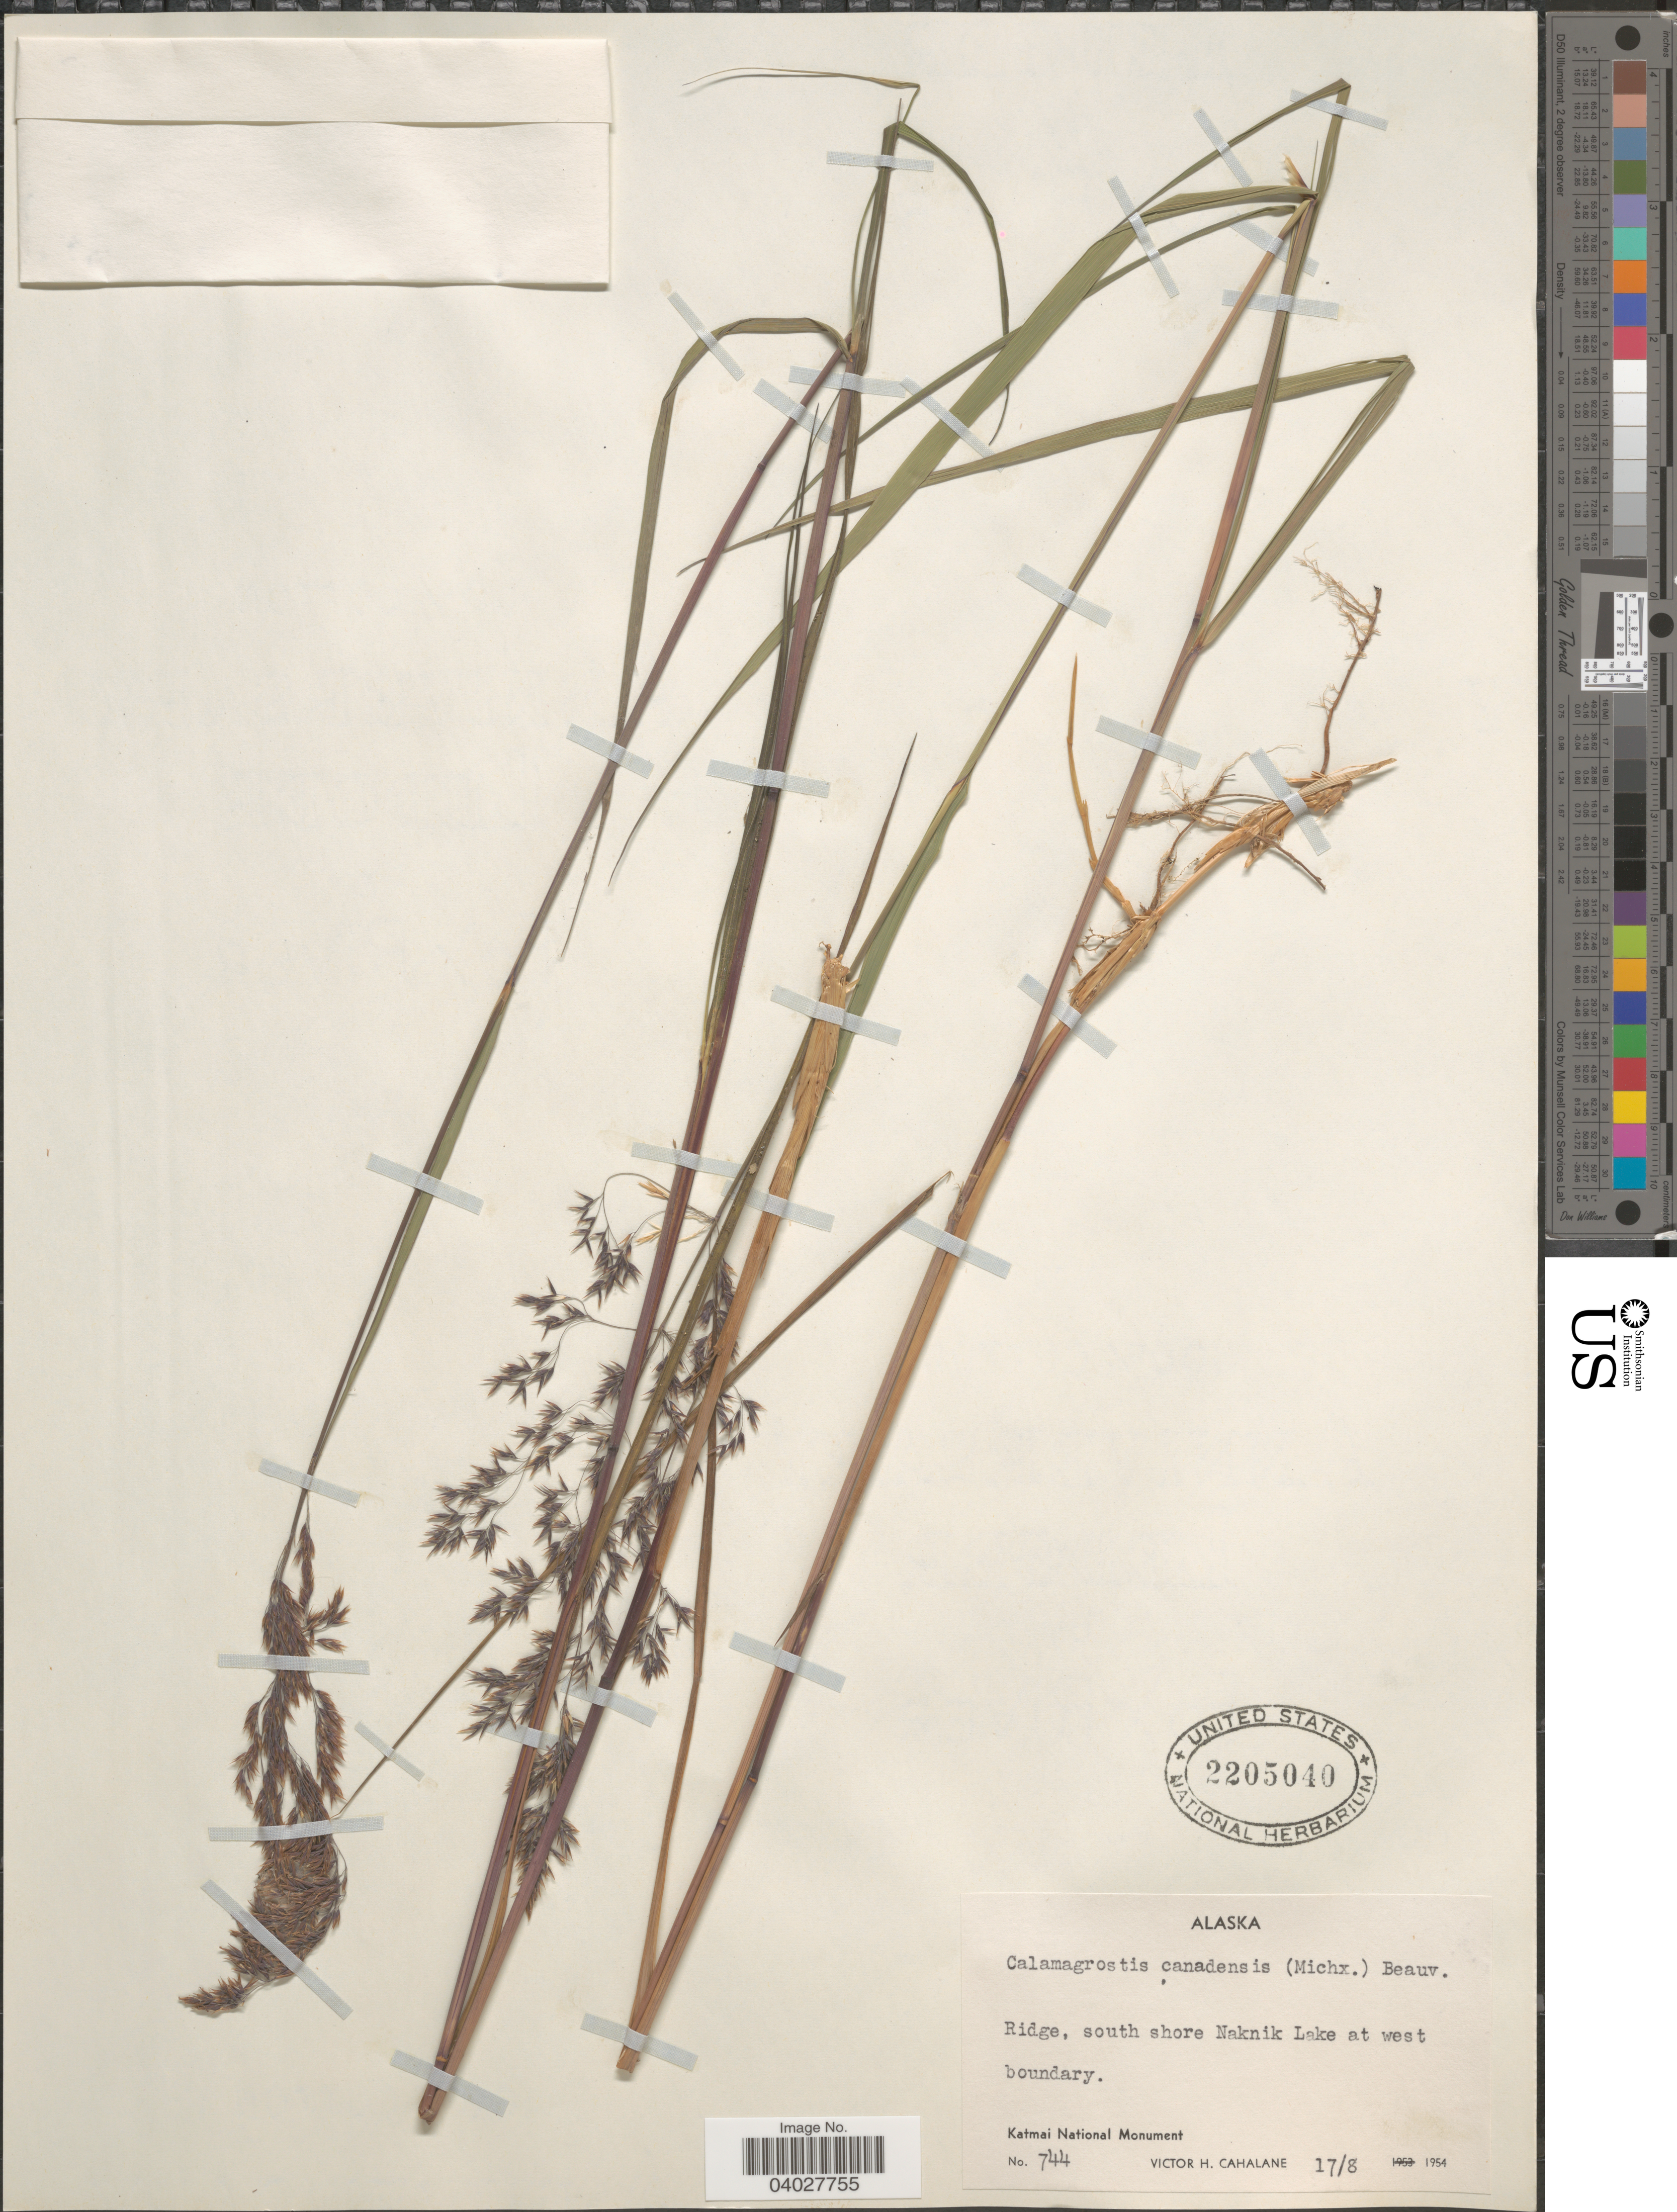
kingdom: Plantae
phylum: Tracheophyta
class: Liliopsida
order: Poales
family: Poaceae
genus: Calamagrostis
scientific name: Calamagrostis canadensis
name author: (Michx.) P. Beauv.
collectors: V. Cahalane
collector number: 744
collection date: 1954-08-17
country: United States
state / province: Alaska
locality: Ridge, south shore Naknik Lake at west boundary.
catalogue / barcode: US 2205040